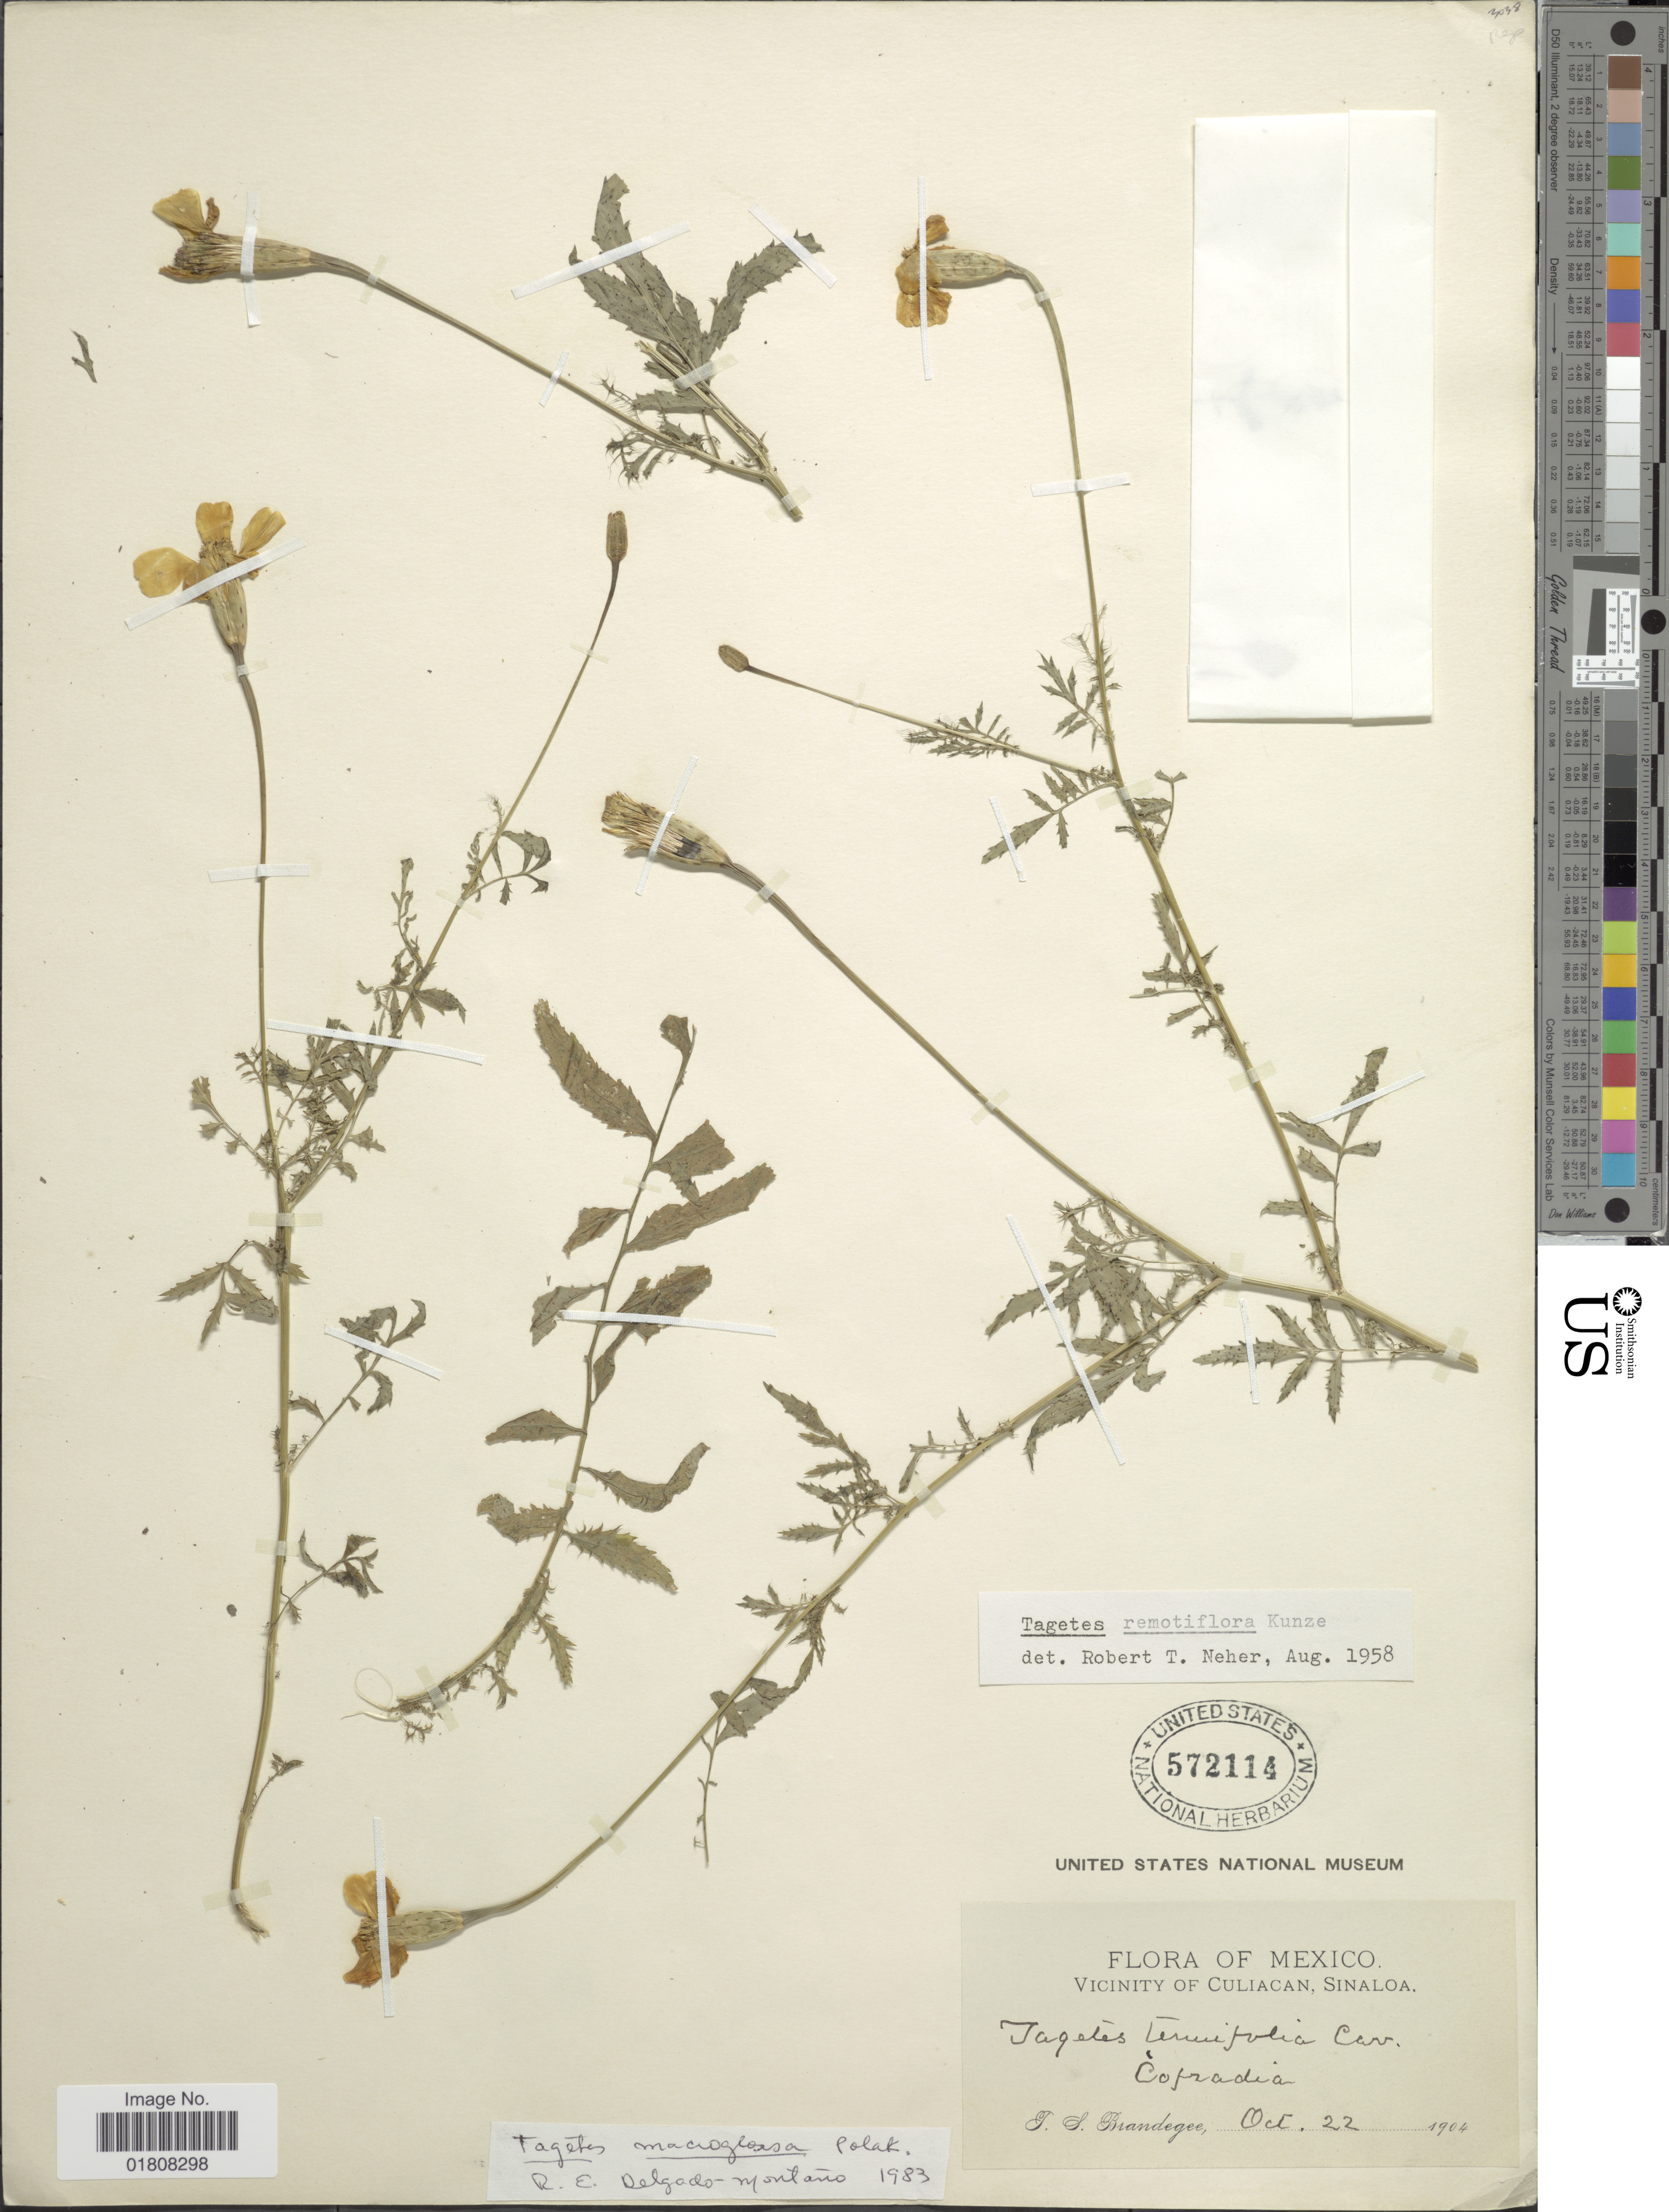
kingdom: Plantae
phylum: Tracheophyta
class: Magnoliopsida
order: Asterales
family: Asteraceae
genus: Tagetes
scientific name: Tagetes macroglossa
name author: Polak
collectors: T. S. Brandegee (herbarium)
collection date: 1904-10-22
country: Mexico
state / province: Sinaloa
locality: Vicinity of Culiacan, Copradia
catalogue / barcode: US 572114